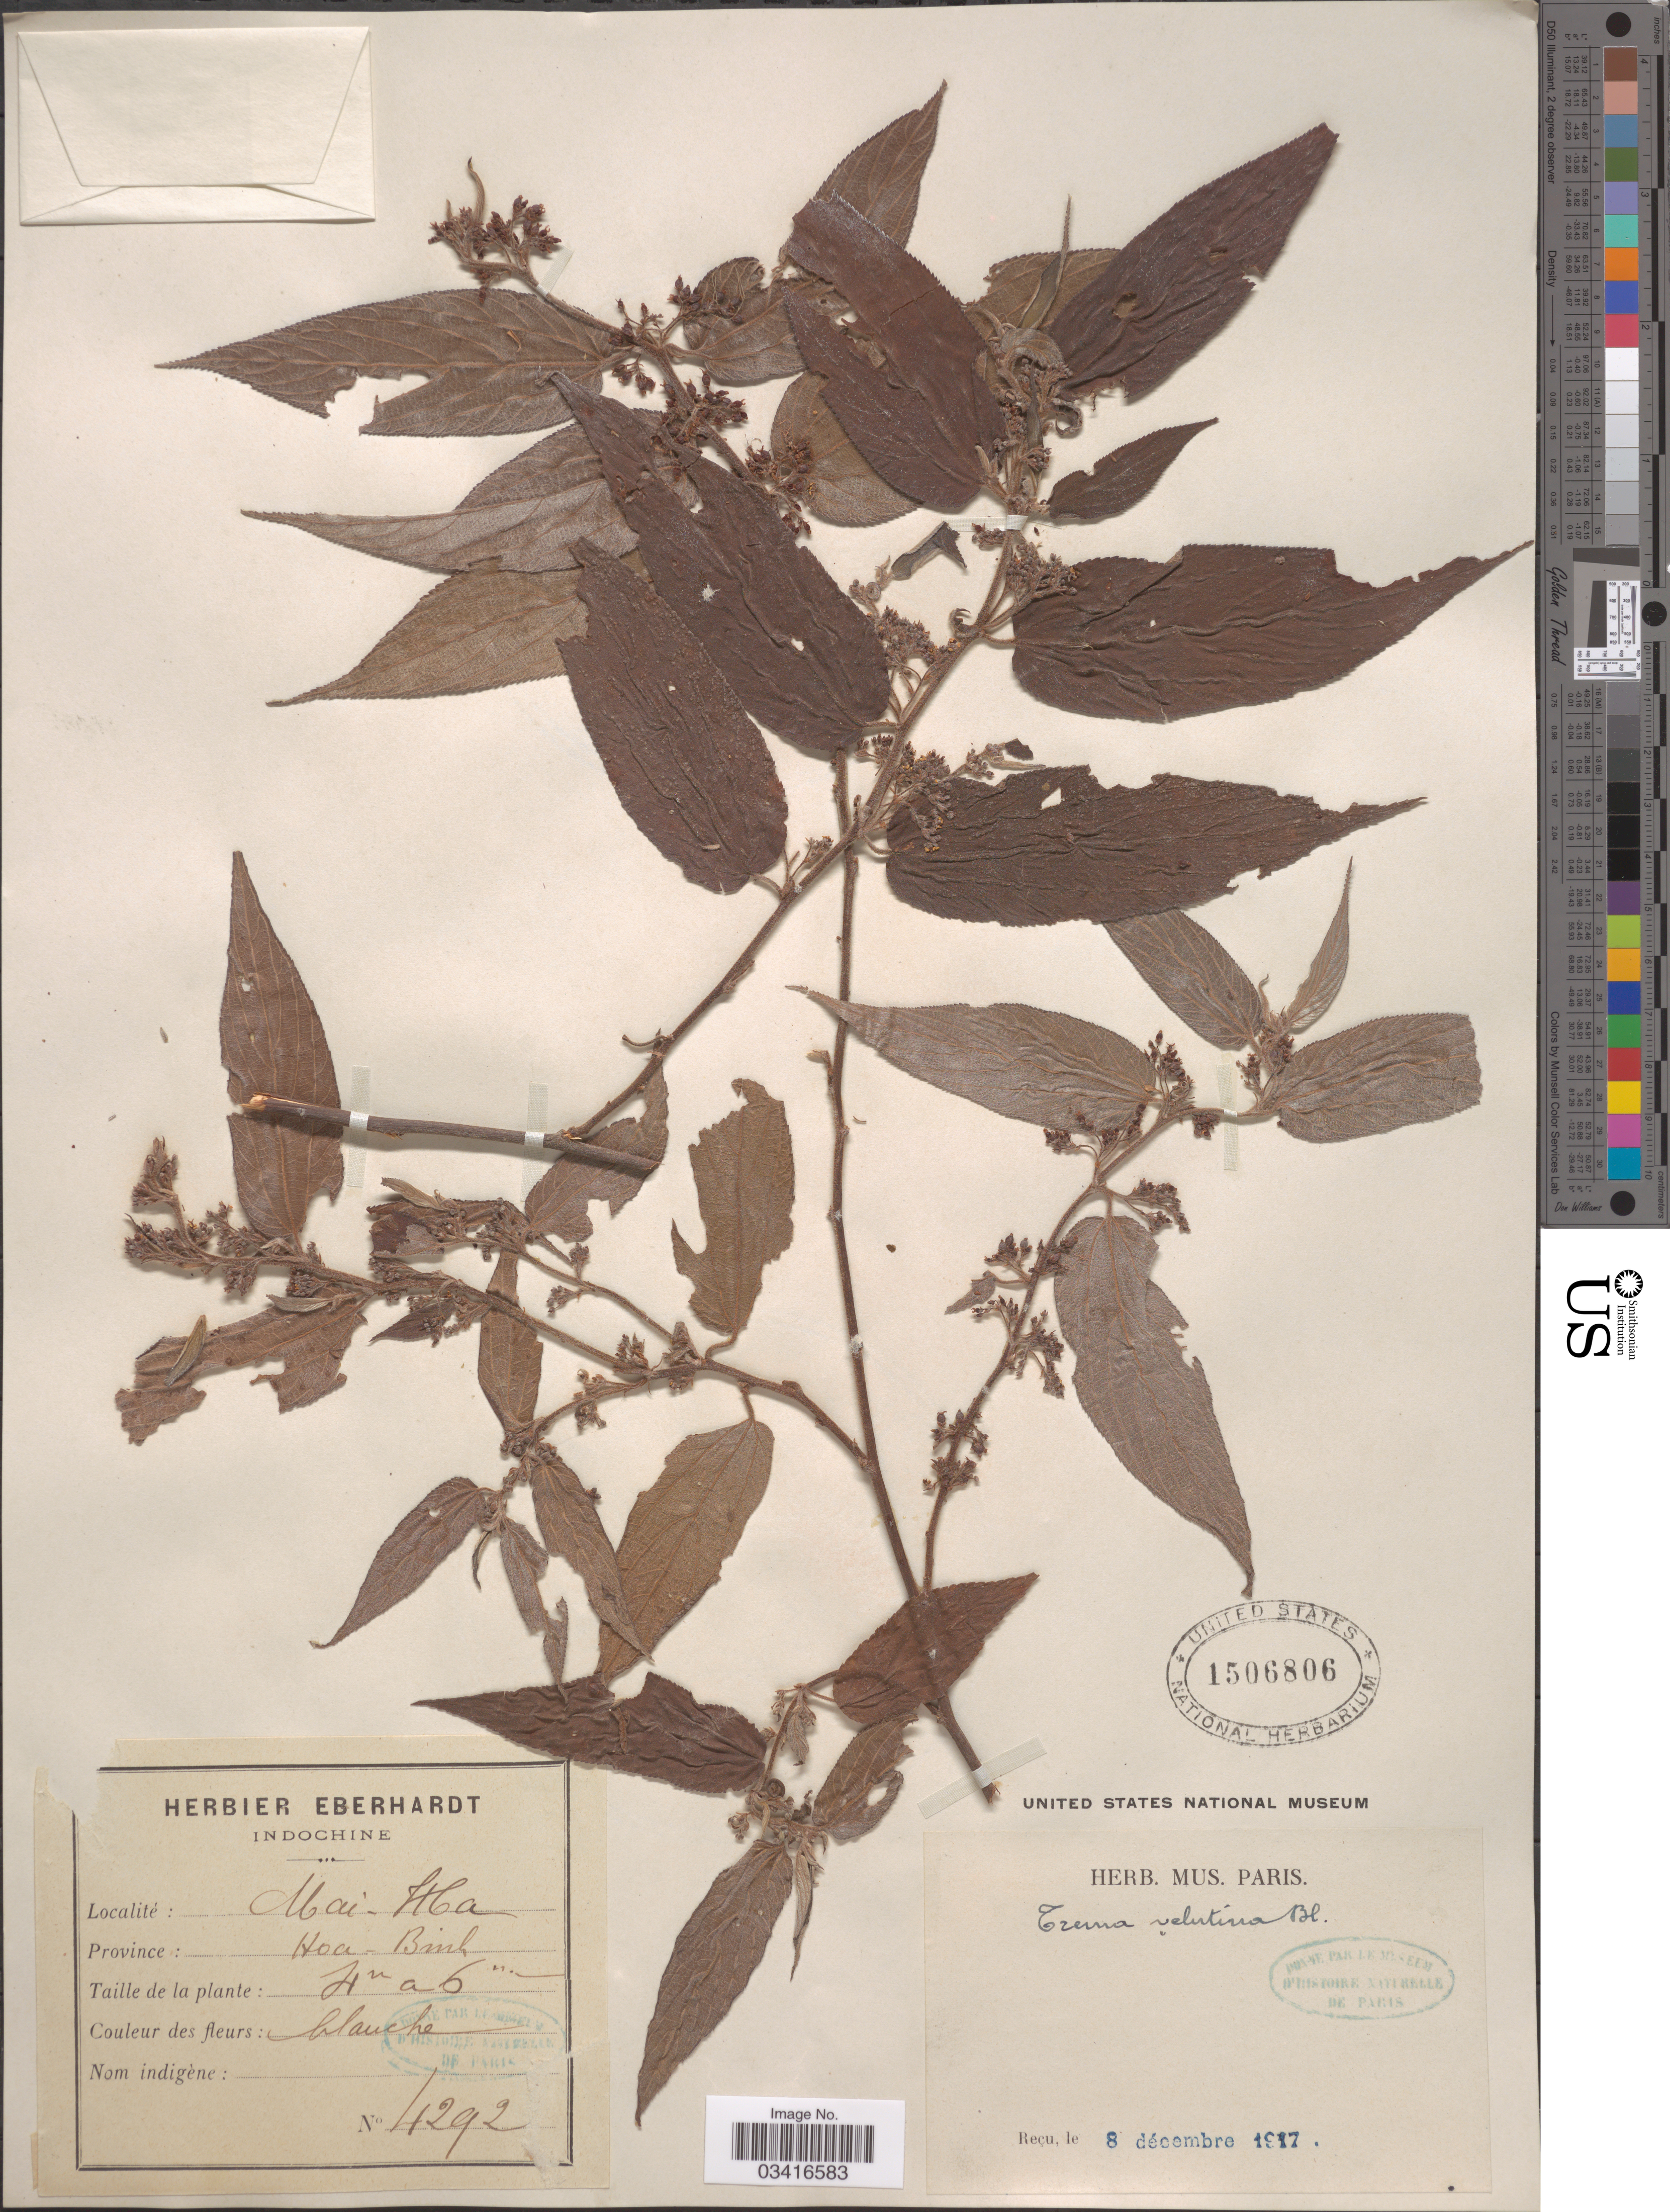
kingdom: Plantae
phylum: Tracheophyta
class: Magnoliopsida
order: Rosales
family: Cannabaceae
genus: Trema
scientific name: Trema velutinum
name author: (Planch.) Blume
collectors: ex herb. Eberhardt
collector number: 4292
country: Vietnam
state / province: Hoa Binh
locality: Indochine. Mai-Hca [interpreted].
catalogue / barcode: US 1506806